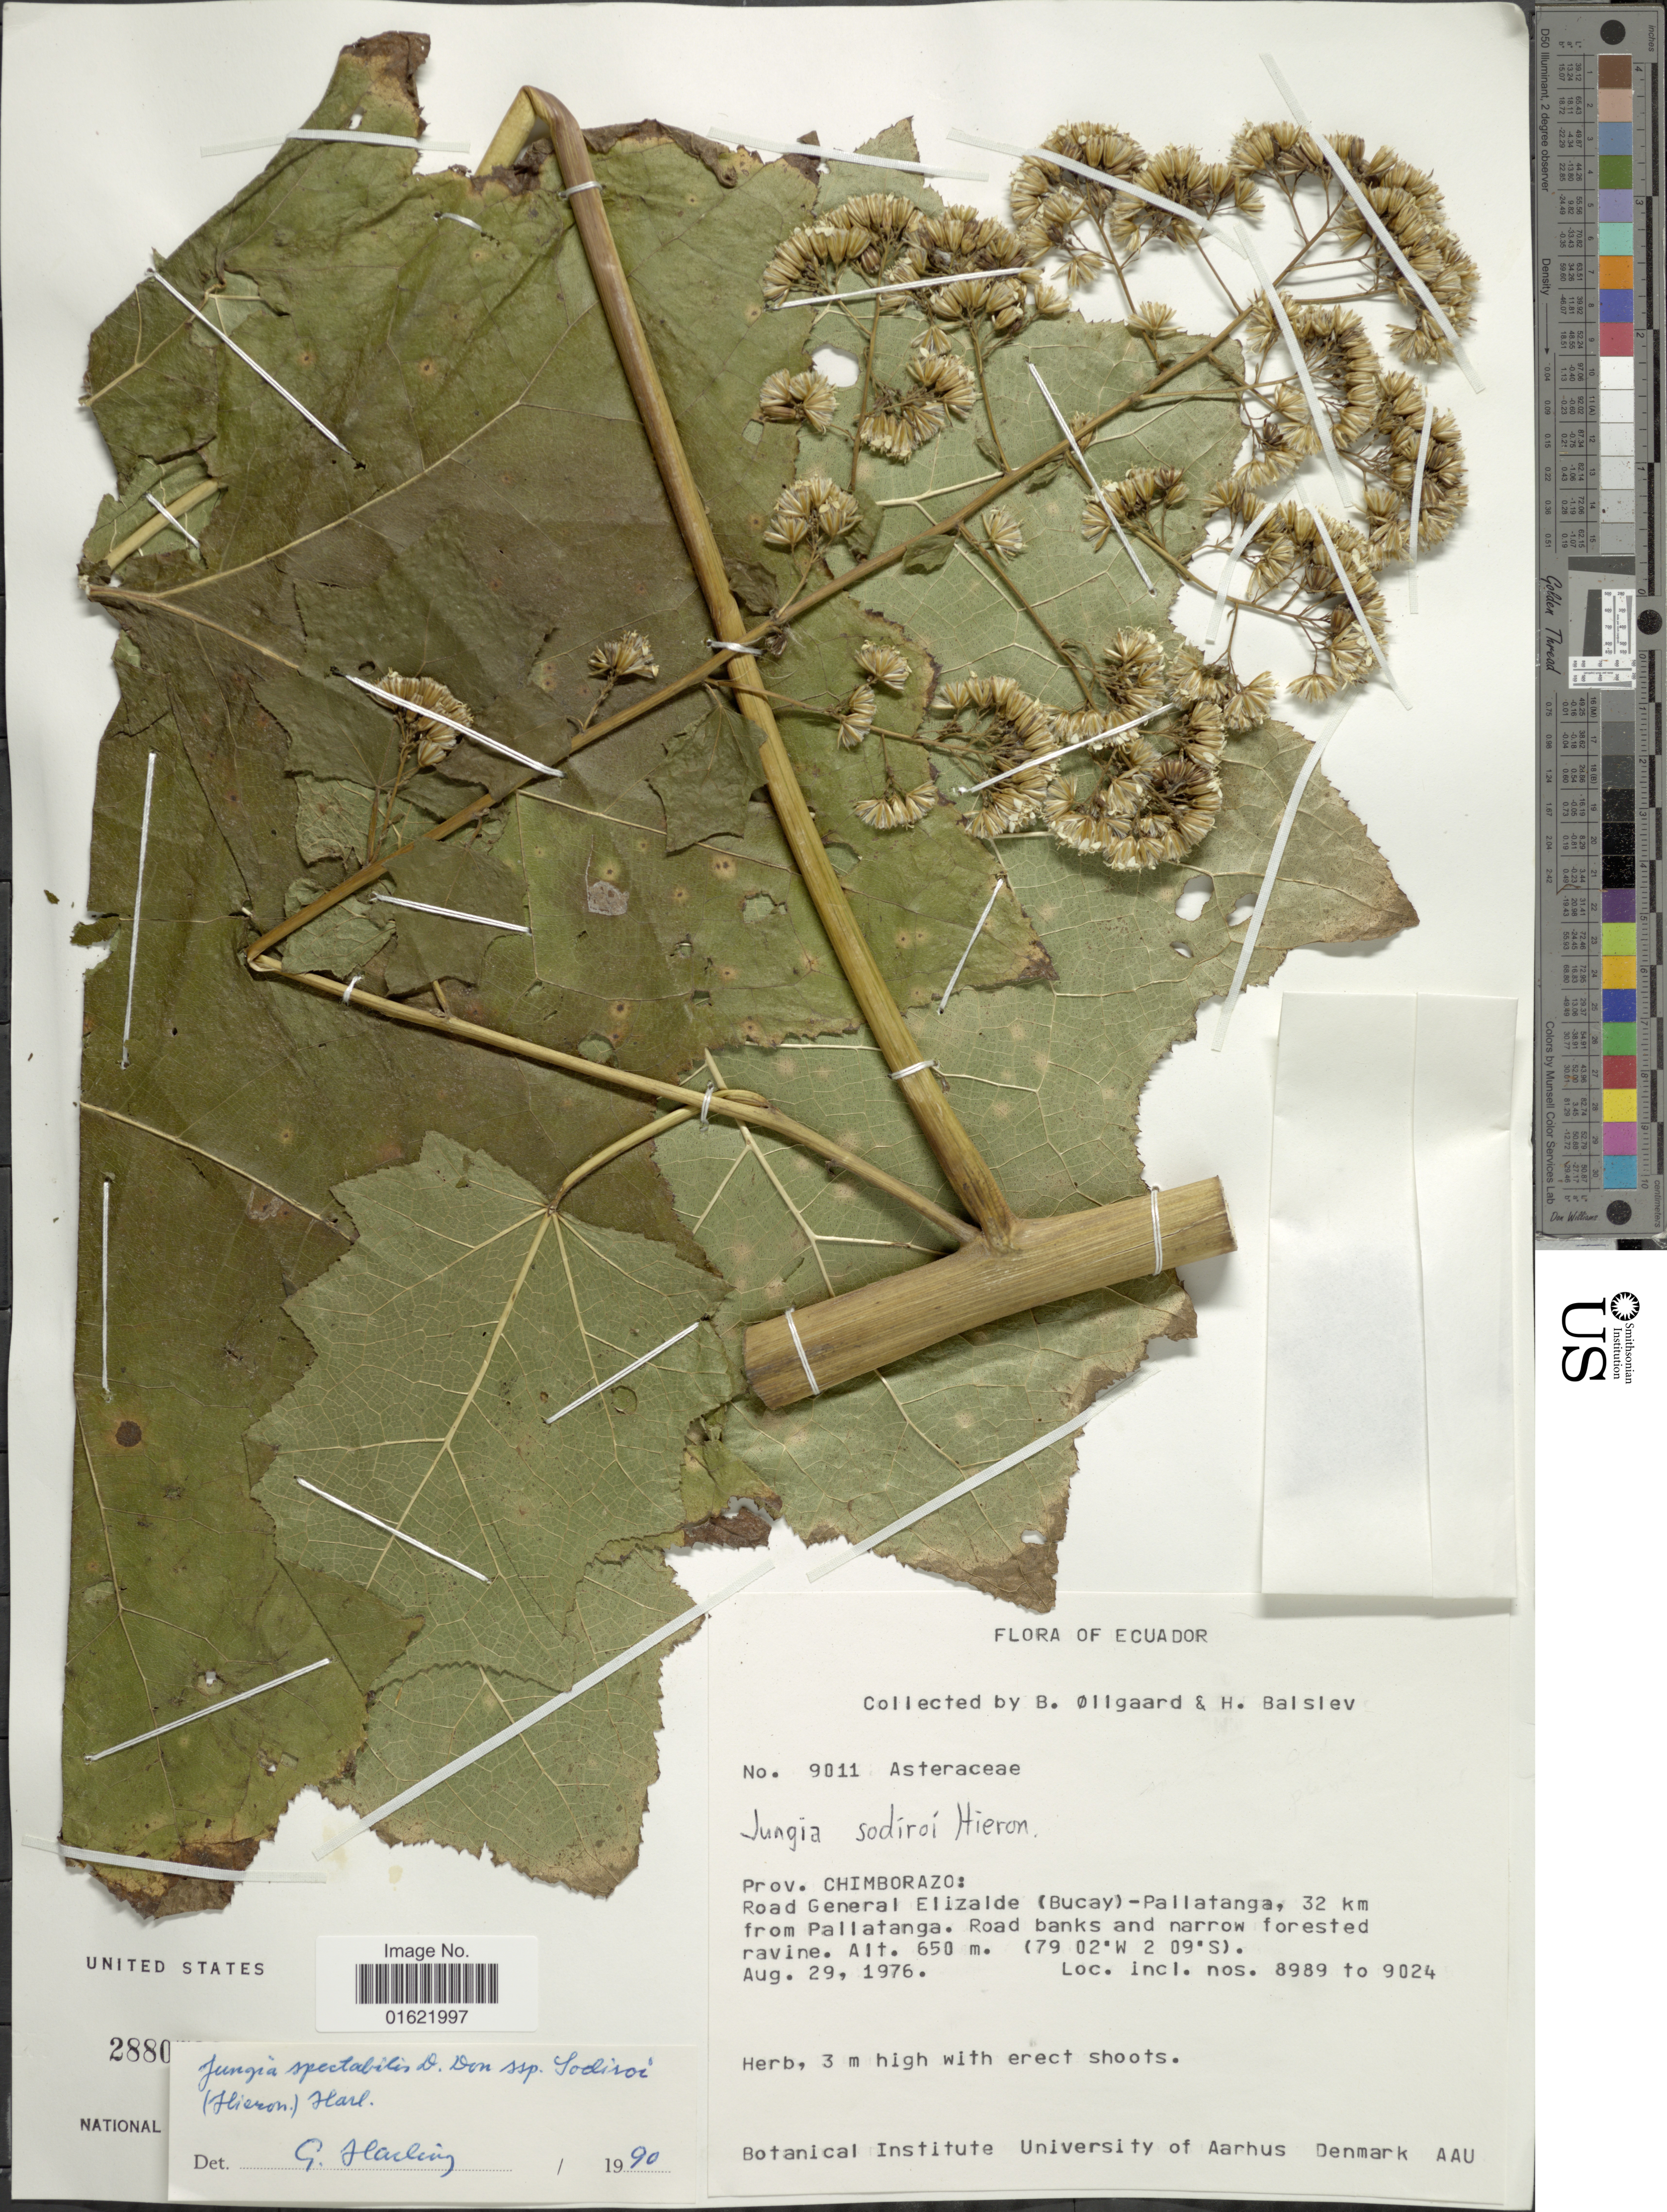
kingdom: Plantae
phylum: Tracheophyta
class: Magnoliopsida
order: Asterales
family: Asteraceae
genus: Jungia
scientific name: Jungia spectabilis subsp. sodiroi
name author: (Hieron.) Harling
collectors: B. Øllgaard & H. Balslev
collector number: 9011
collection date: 1976-08-29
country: Ecuador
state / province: Chimborazo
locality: Road General Elizalde (Bucay) - Pallatanga, 32 km from Pallatanga. Road banks and narrow forested ravine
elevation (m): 650